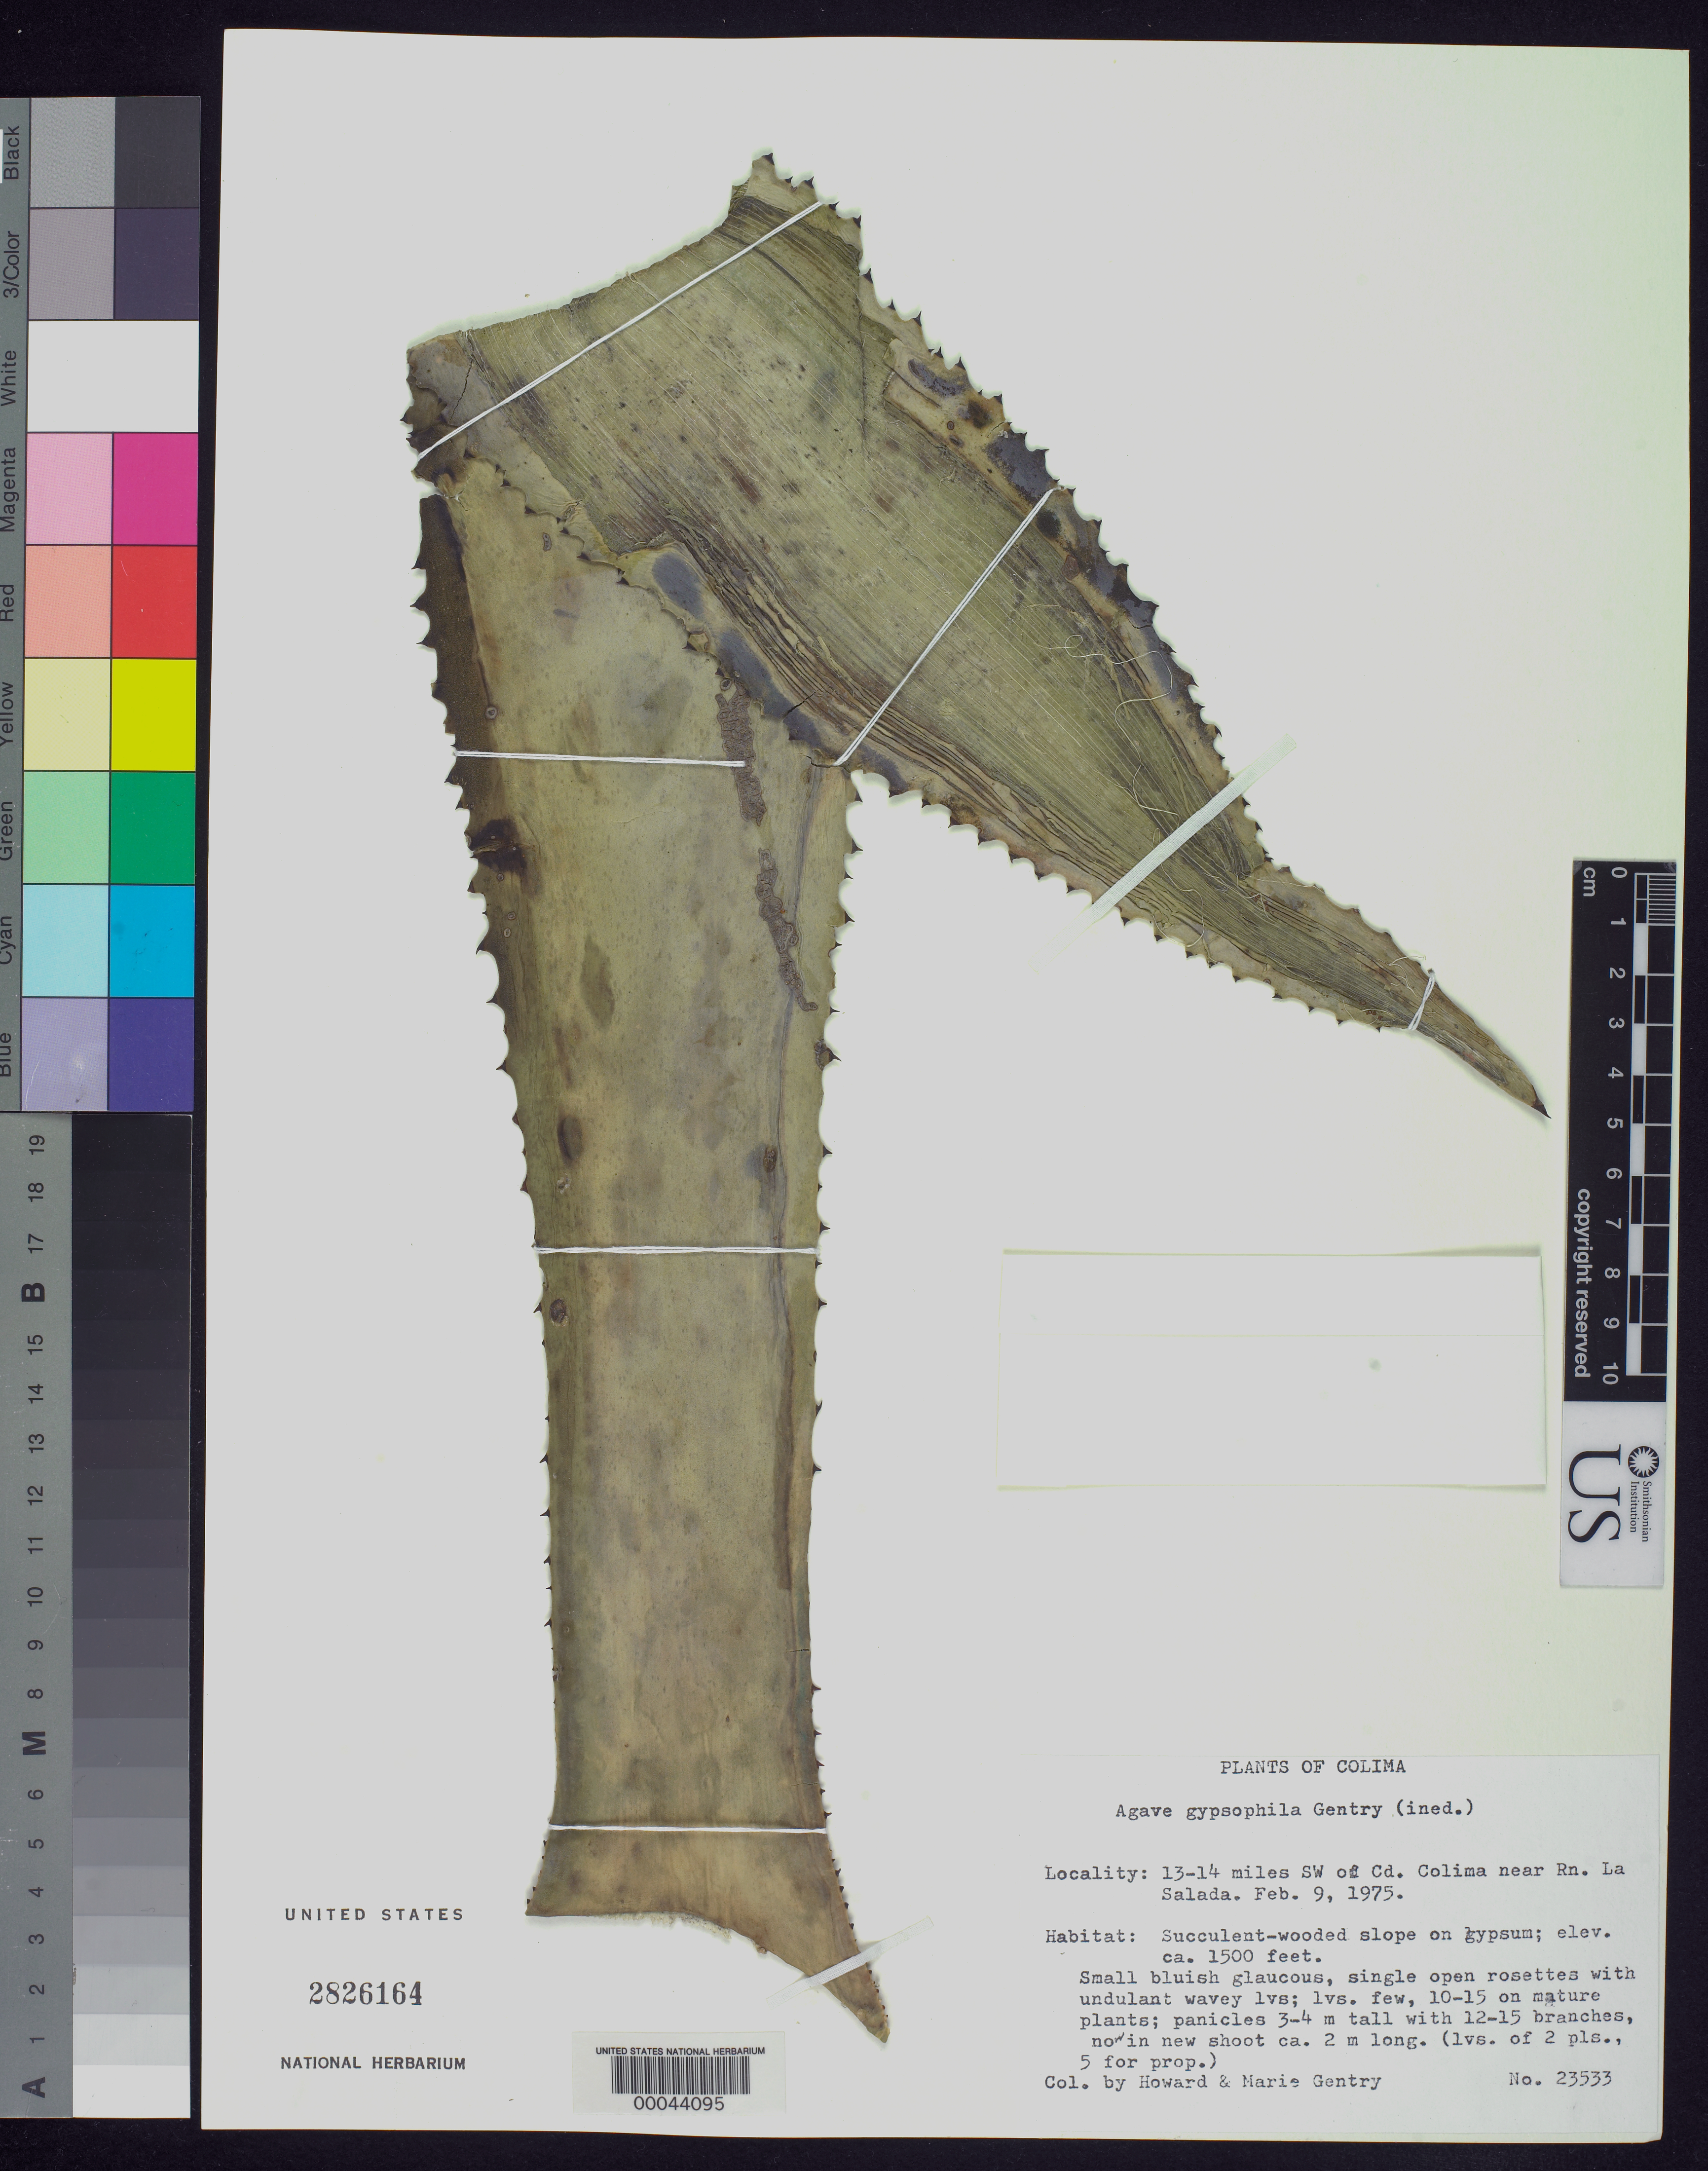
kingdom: Plantae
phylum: Tracheophyta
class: Liliopsida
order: Asparagales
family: Asparagaceae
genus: Agave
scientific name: Agave gypsophila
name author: Gentry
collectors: H. S. Gentry & M. Gentry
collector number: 23533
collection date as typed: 09 Feb 1975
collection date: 1975-02-09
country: Mexico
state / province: Colima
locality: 13-14 mi SW of Cd. Colima near rn La Salada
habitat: Succulent-wooded slope on gypsum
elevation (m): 457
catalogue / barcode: US 2826164